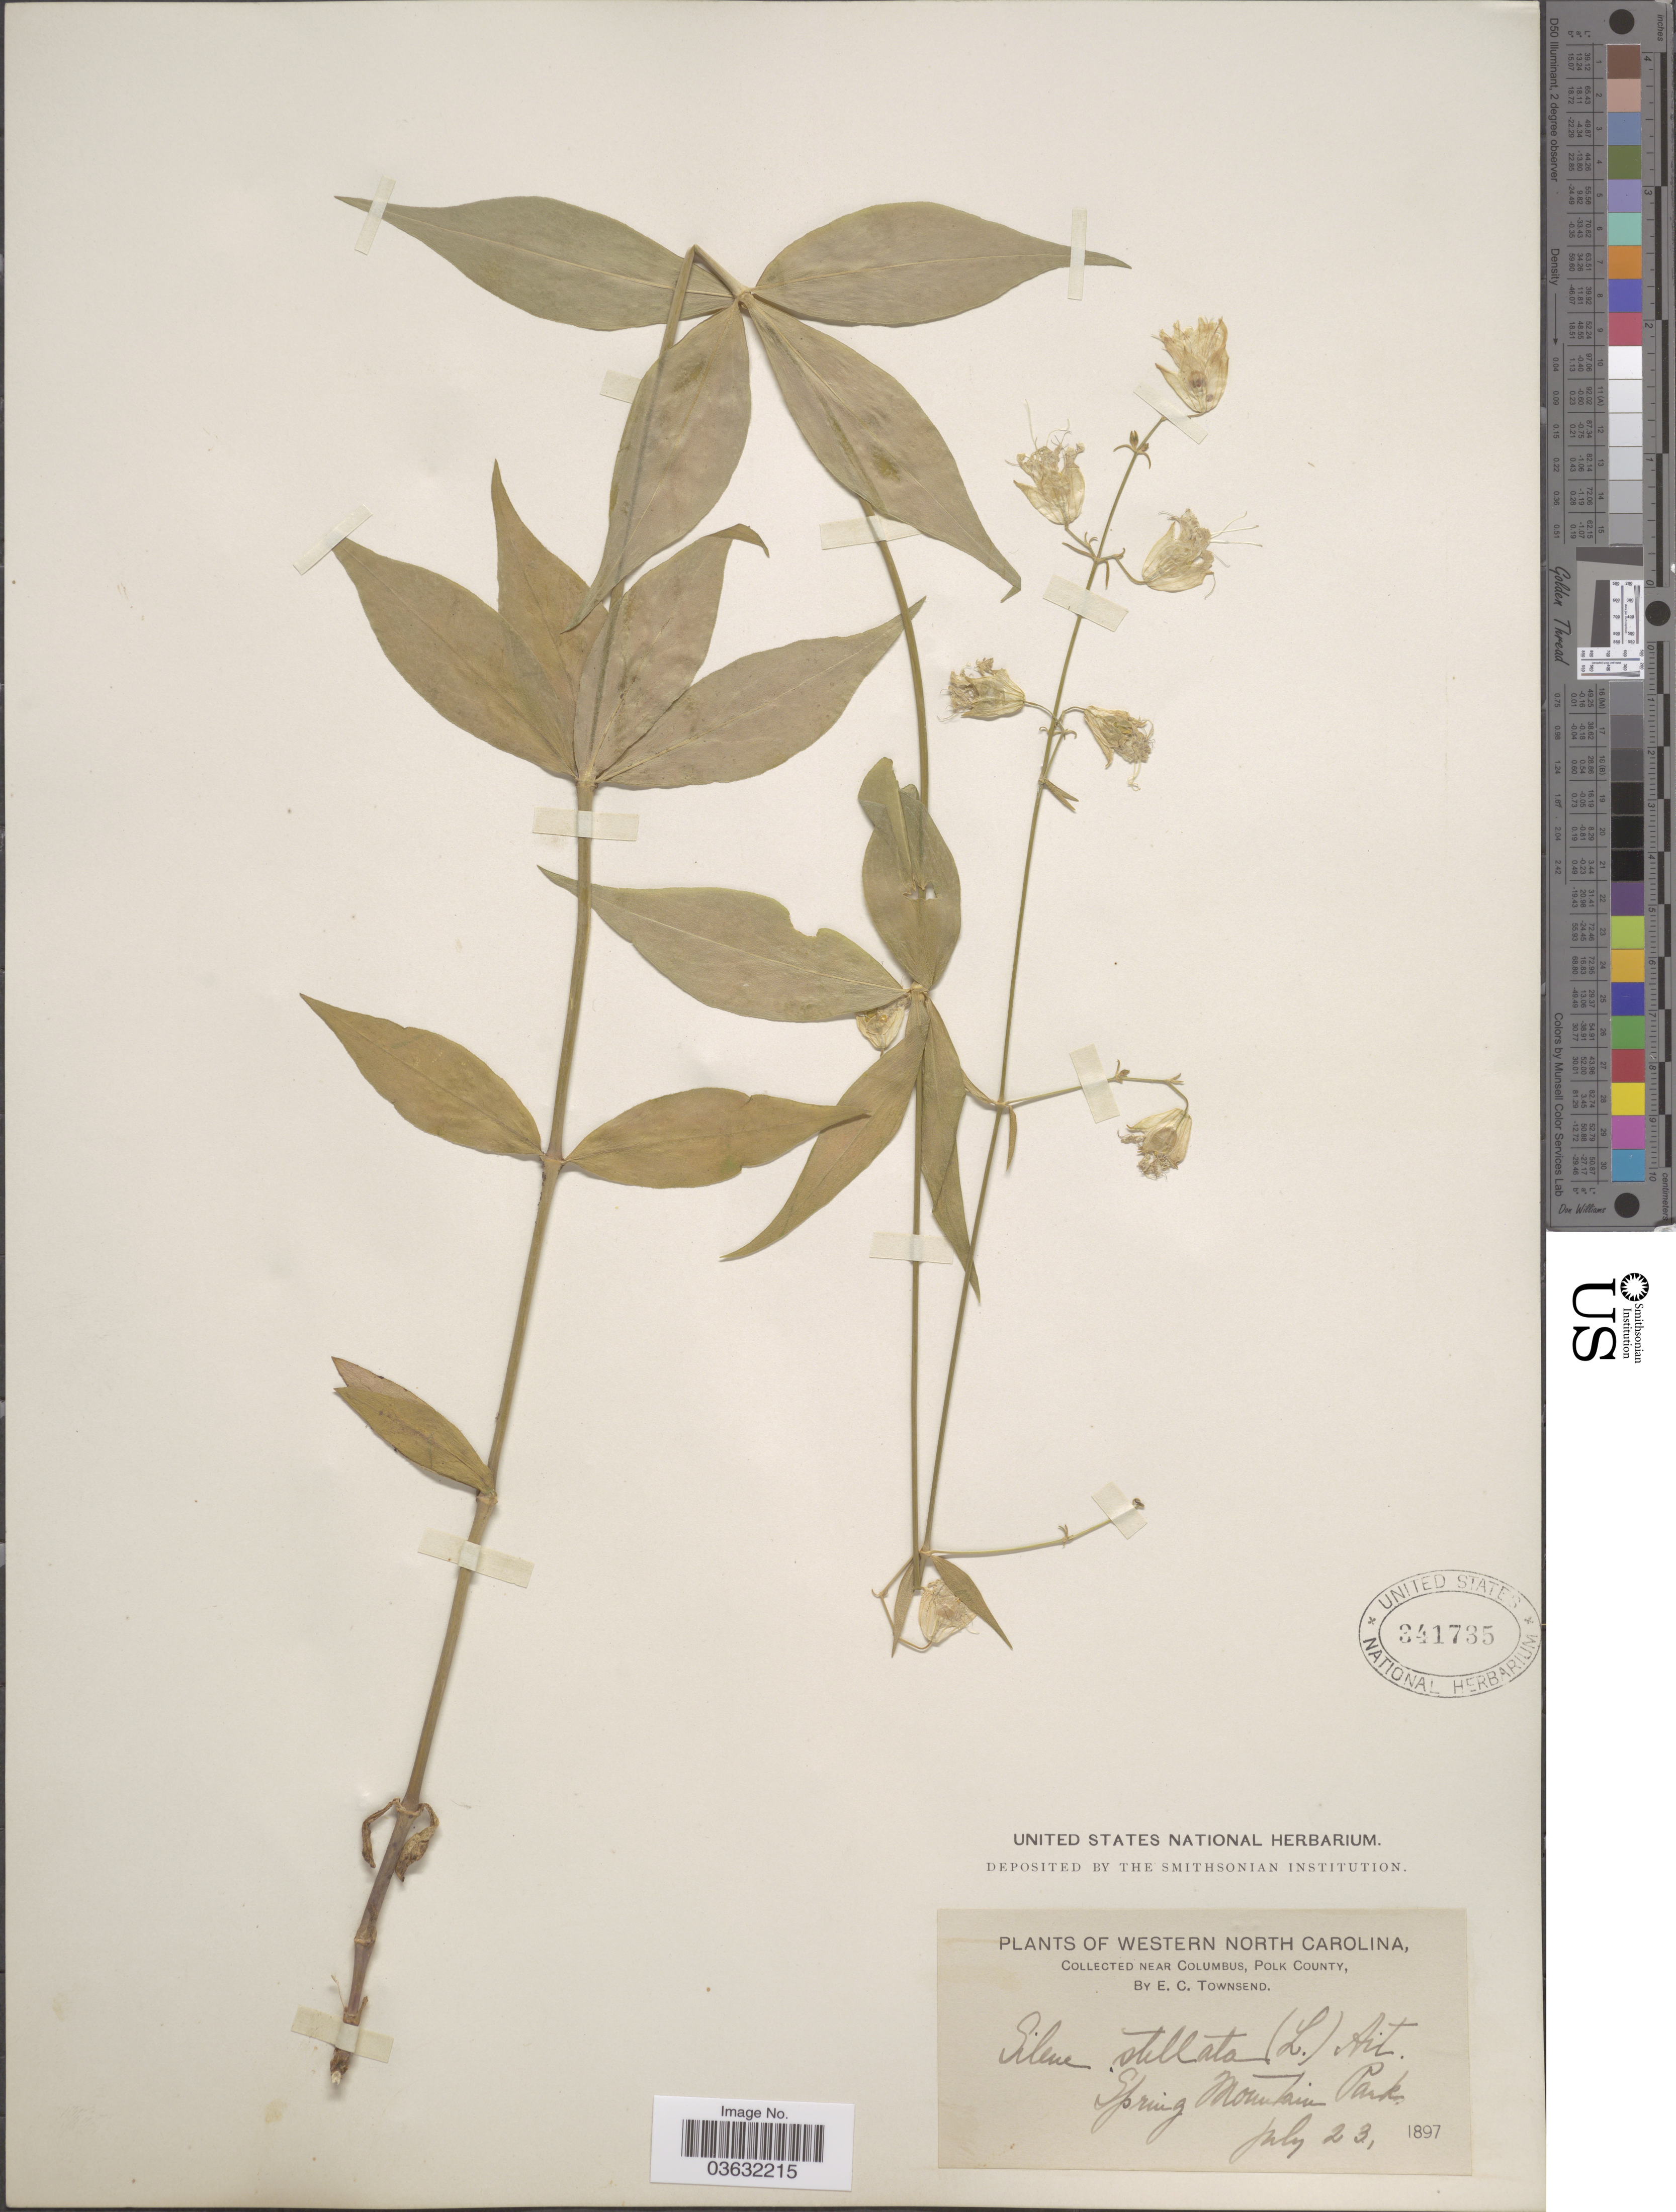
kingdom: Plantae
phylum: Tracheophyta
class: Magnoliopsida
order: Caryophyllales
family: Caryophyllaceae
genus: Silene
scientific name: Silene stellata var. stellata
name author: (L.) Coyte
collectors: E. C. Townsend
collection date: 1897-07-23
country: United States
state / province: North Carolina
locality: Western North Carolina. Near Columbus, Polk County. Spring Mountain Park.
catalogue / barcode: US 341735